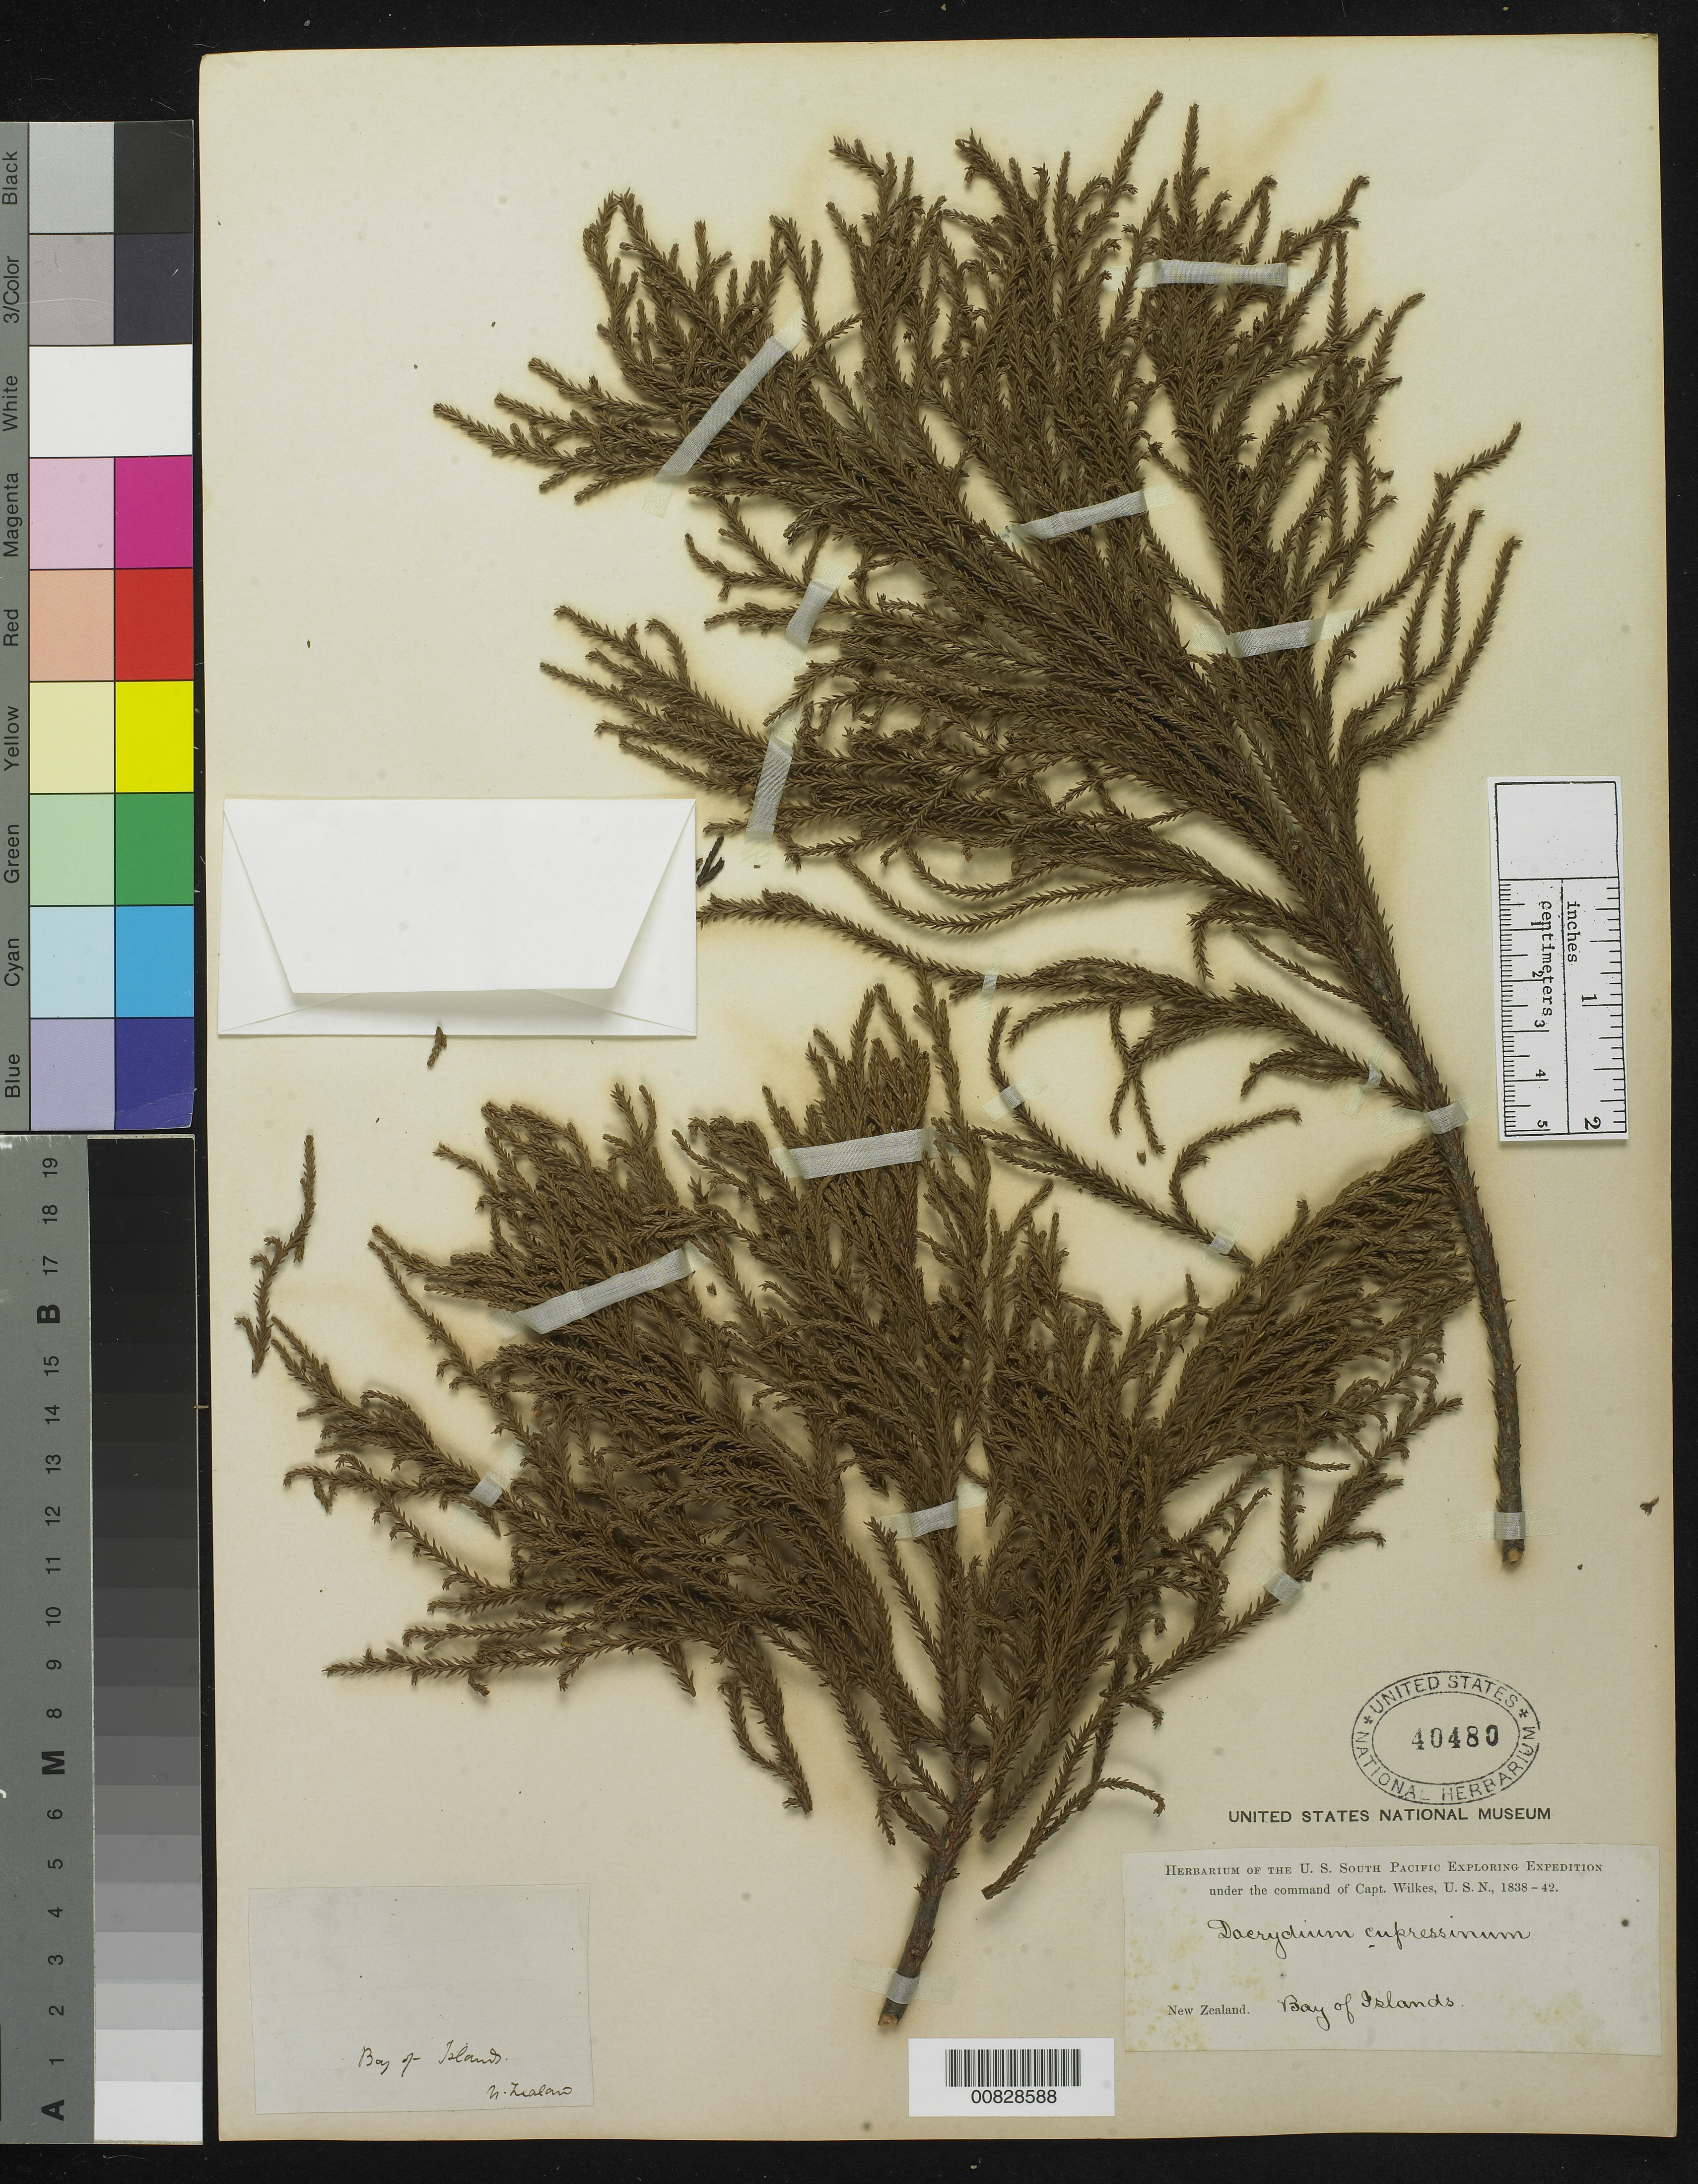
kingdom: Plantae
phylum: Tracheophyta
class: Pinopsida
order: Pinales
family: Podocarpaceae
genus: Dacrydium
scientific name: Dacrydium cupressinum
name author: Sol. ex G. Forst.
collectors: Wilkes Explor. Exped.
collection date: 1838/1842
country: New Zealand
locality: Bay of Islands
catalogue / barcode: US 40480